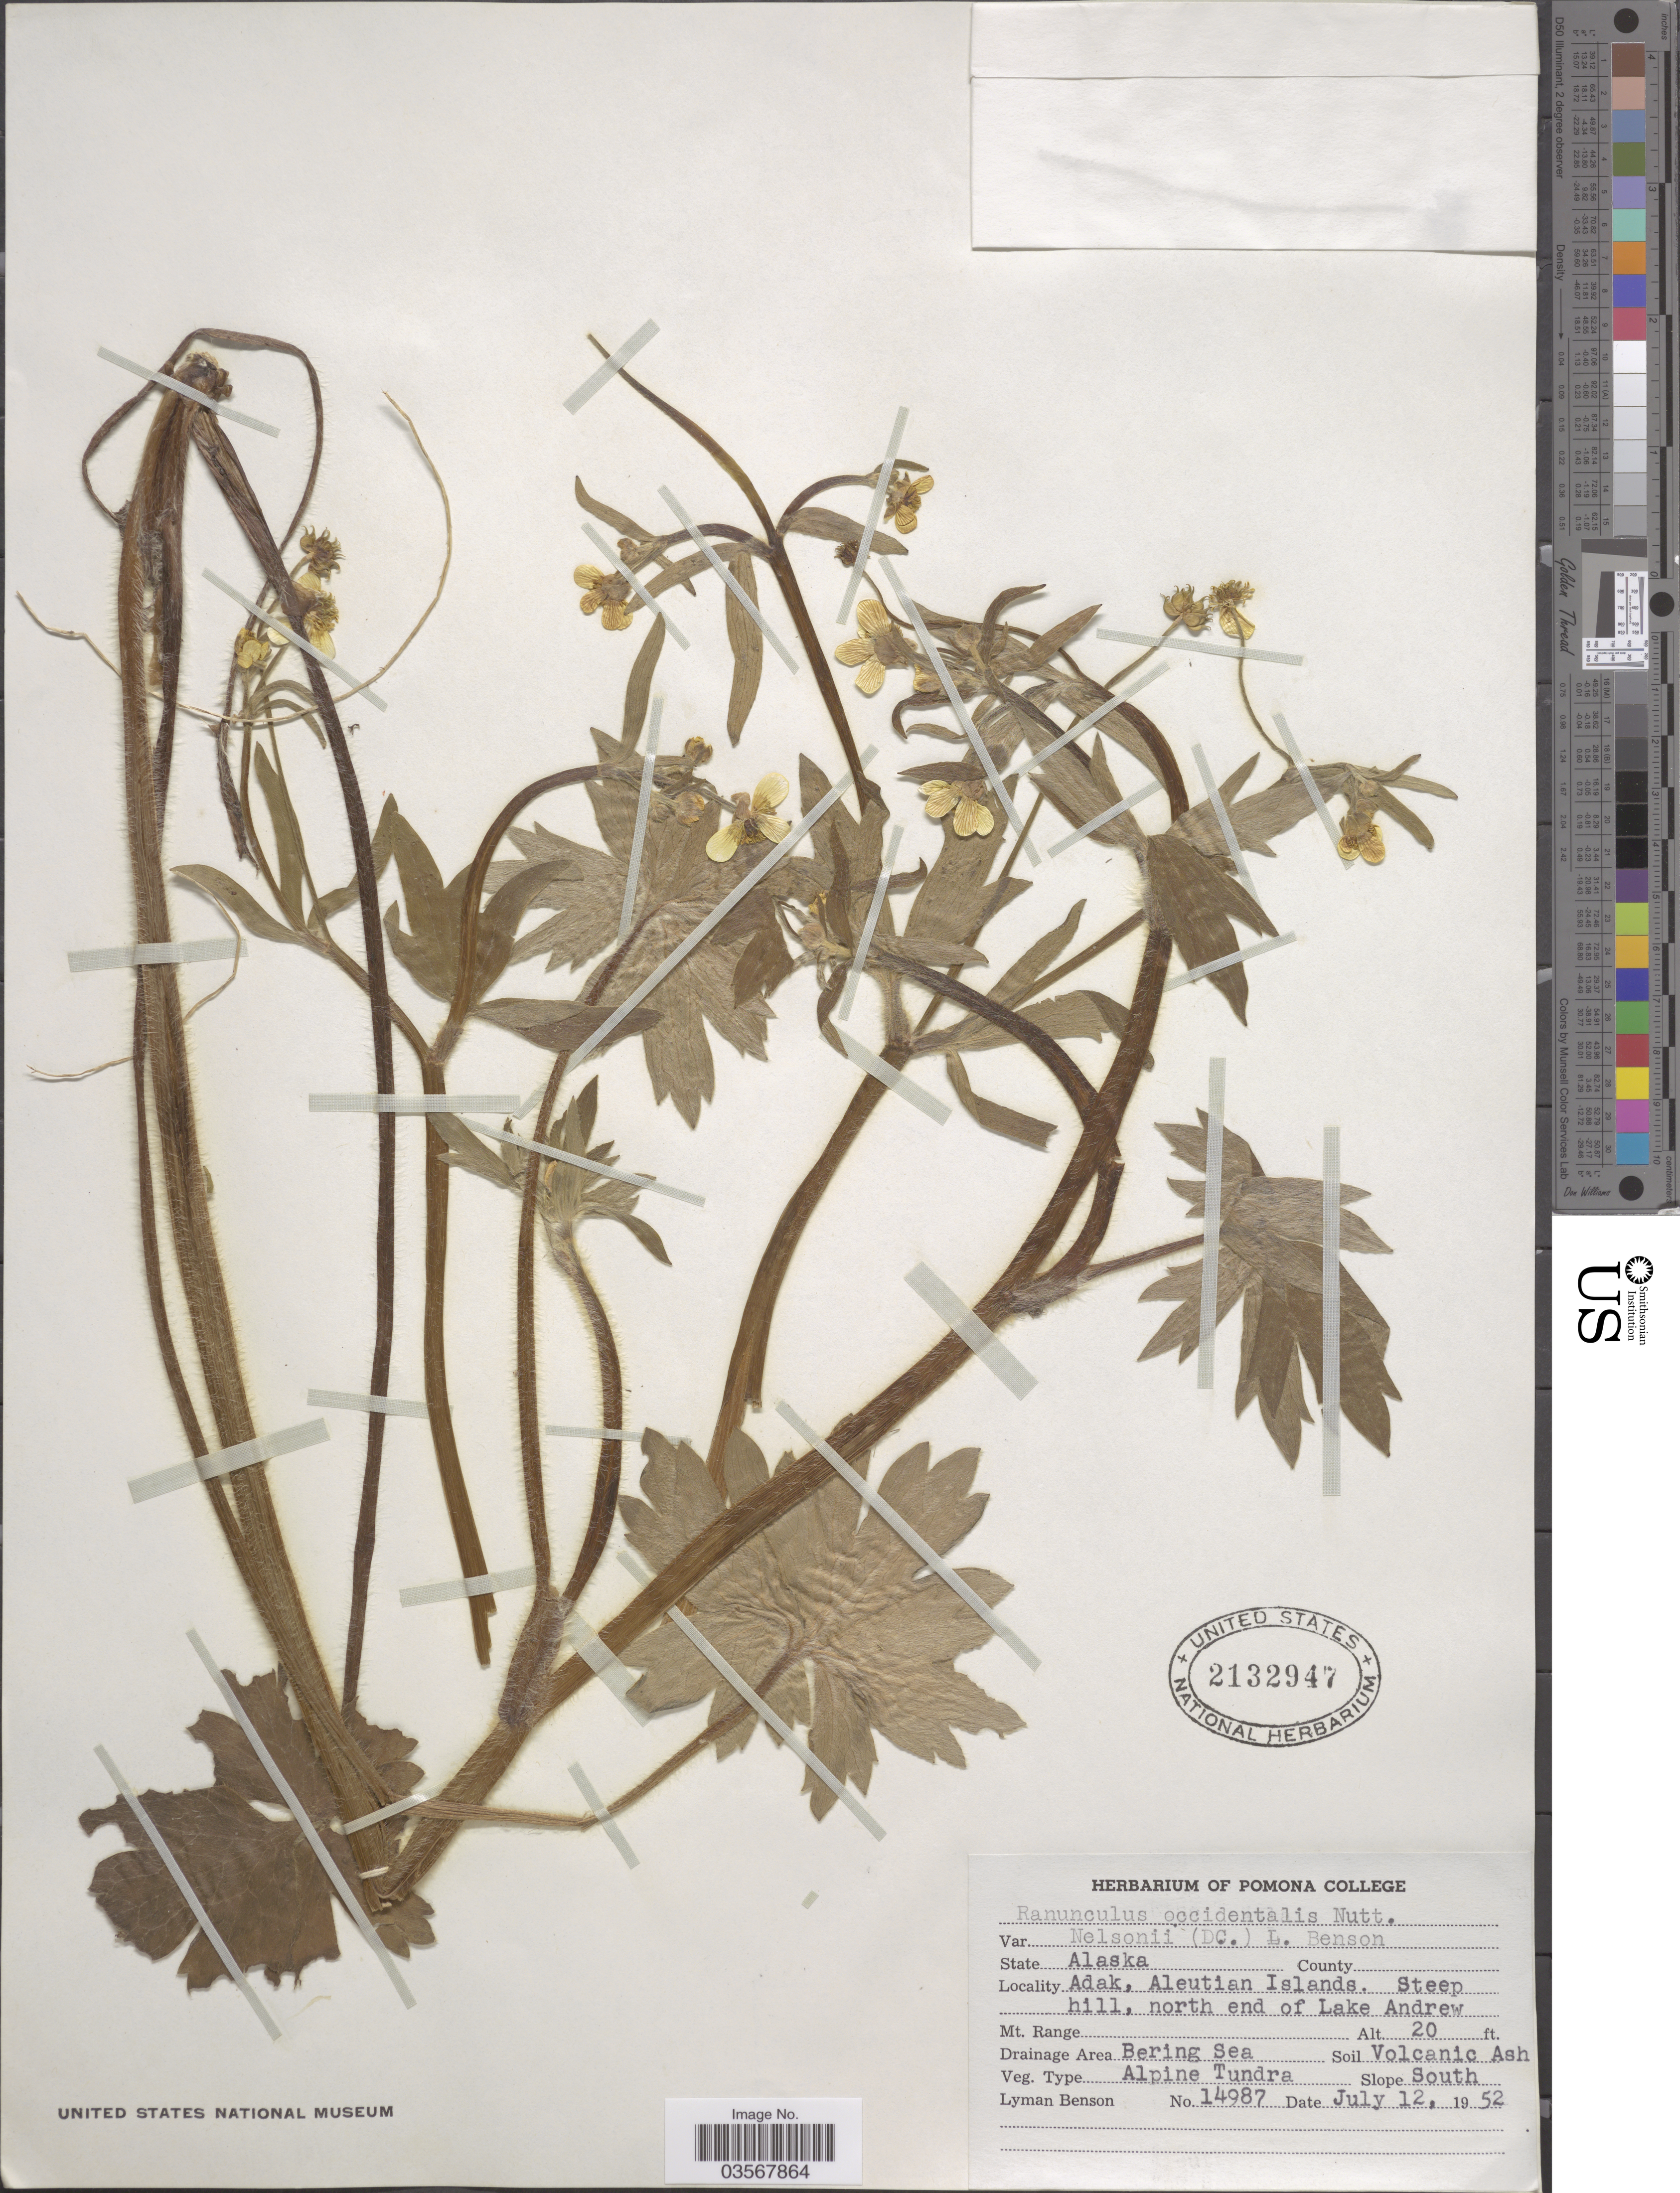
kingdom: Plantae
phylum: Tracheophyta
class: Magnoliopsida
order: Ranunculales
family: Ranunculaceae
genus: Ranunculus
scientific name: Ranunculus occidentalis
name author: Nutt.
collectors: L. D. Benson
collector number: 14987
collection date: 1952-07-12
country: United States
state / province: Alaska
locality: Adak, Aleutian Islands. North end of Lake Andrew. Drainage Area Bering Sea. Slope South.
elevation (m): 6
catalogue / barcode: US 2132947